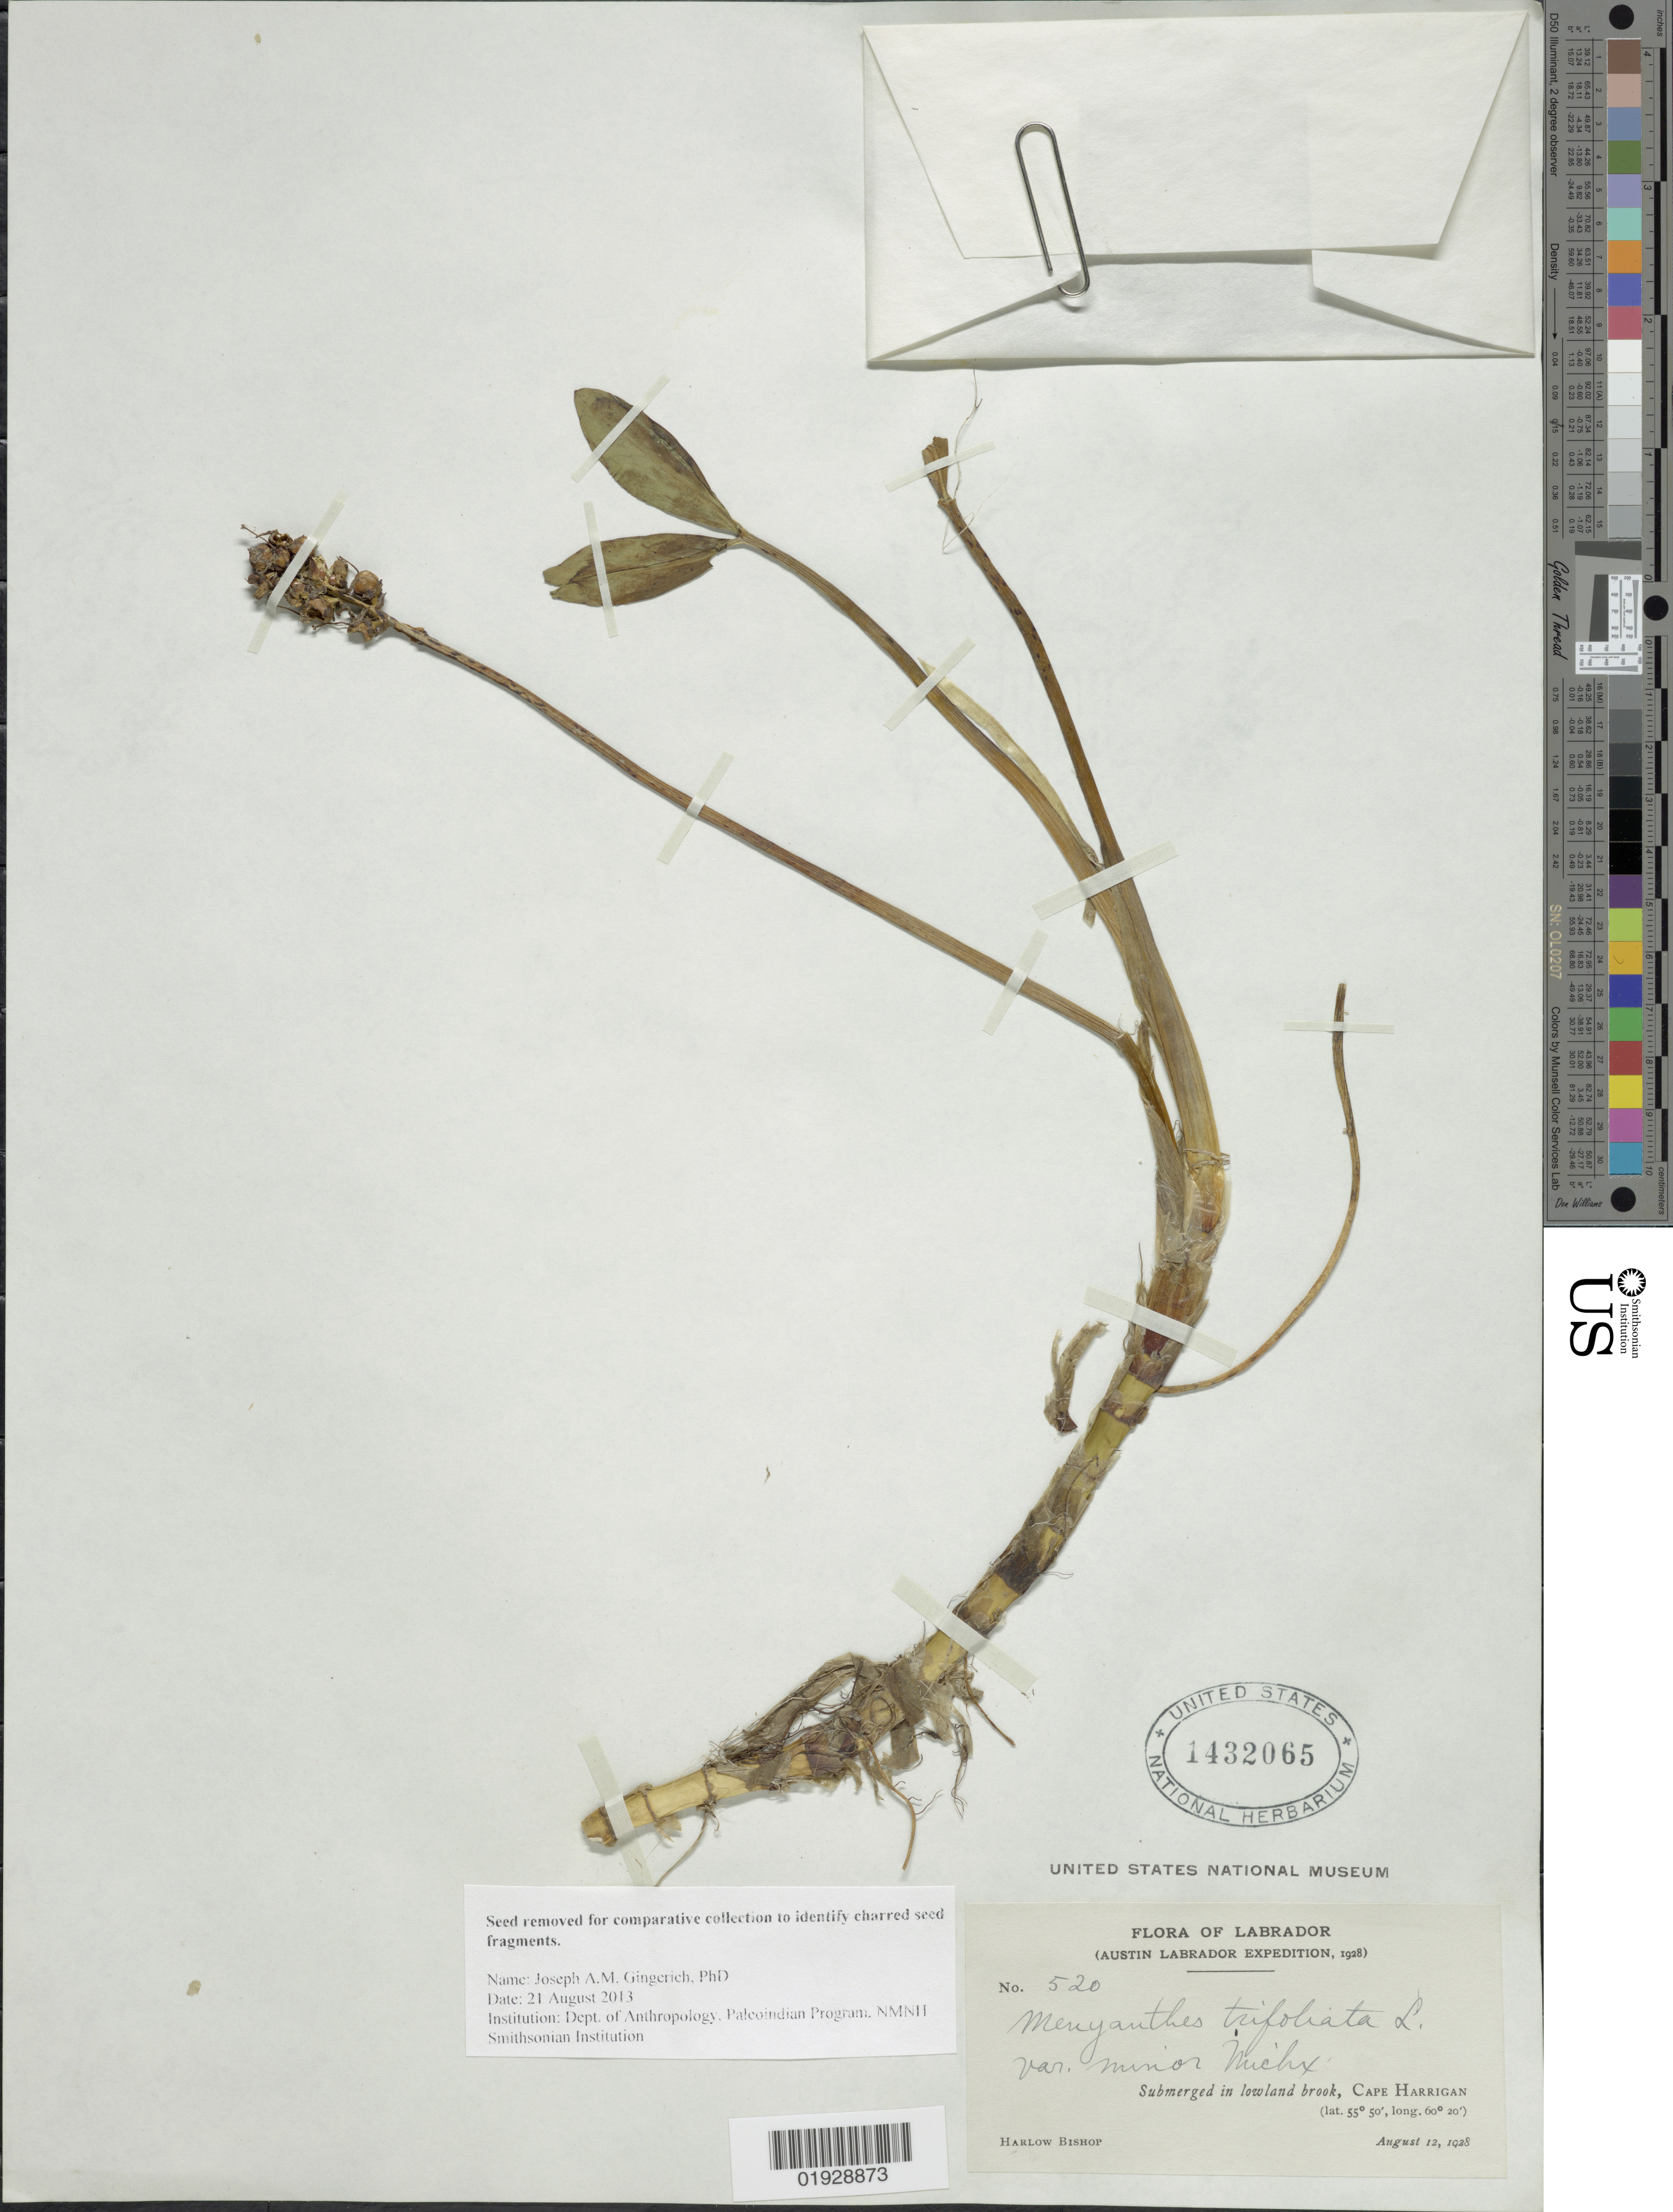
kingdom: Plantae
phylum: Tracheophyta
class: Magnoliopsida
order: Asterales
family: Menyanthaceae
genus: Menyanthes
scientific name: Menyanthes trifoliata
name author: L.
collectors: H. Bishop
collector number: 520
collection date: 1928-08-12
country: Canada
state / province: Newfoundland and Labrador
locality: Austin Labrador, Submerged in lowland brook, Cape Harrigan.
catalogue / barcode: US 1432065